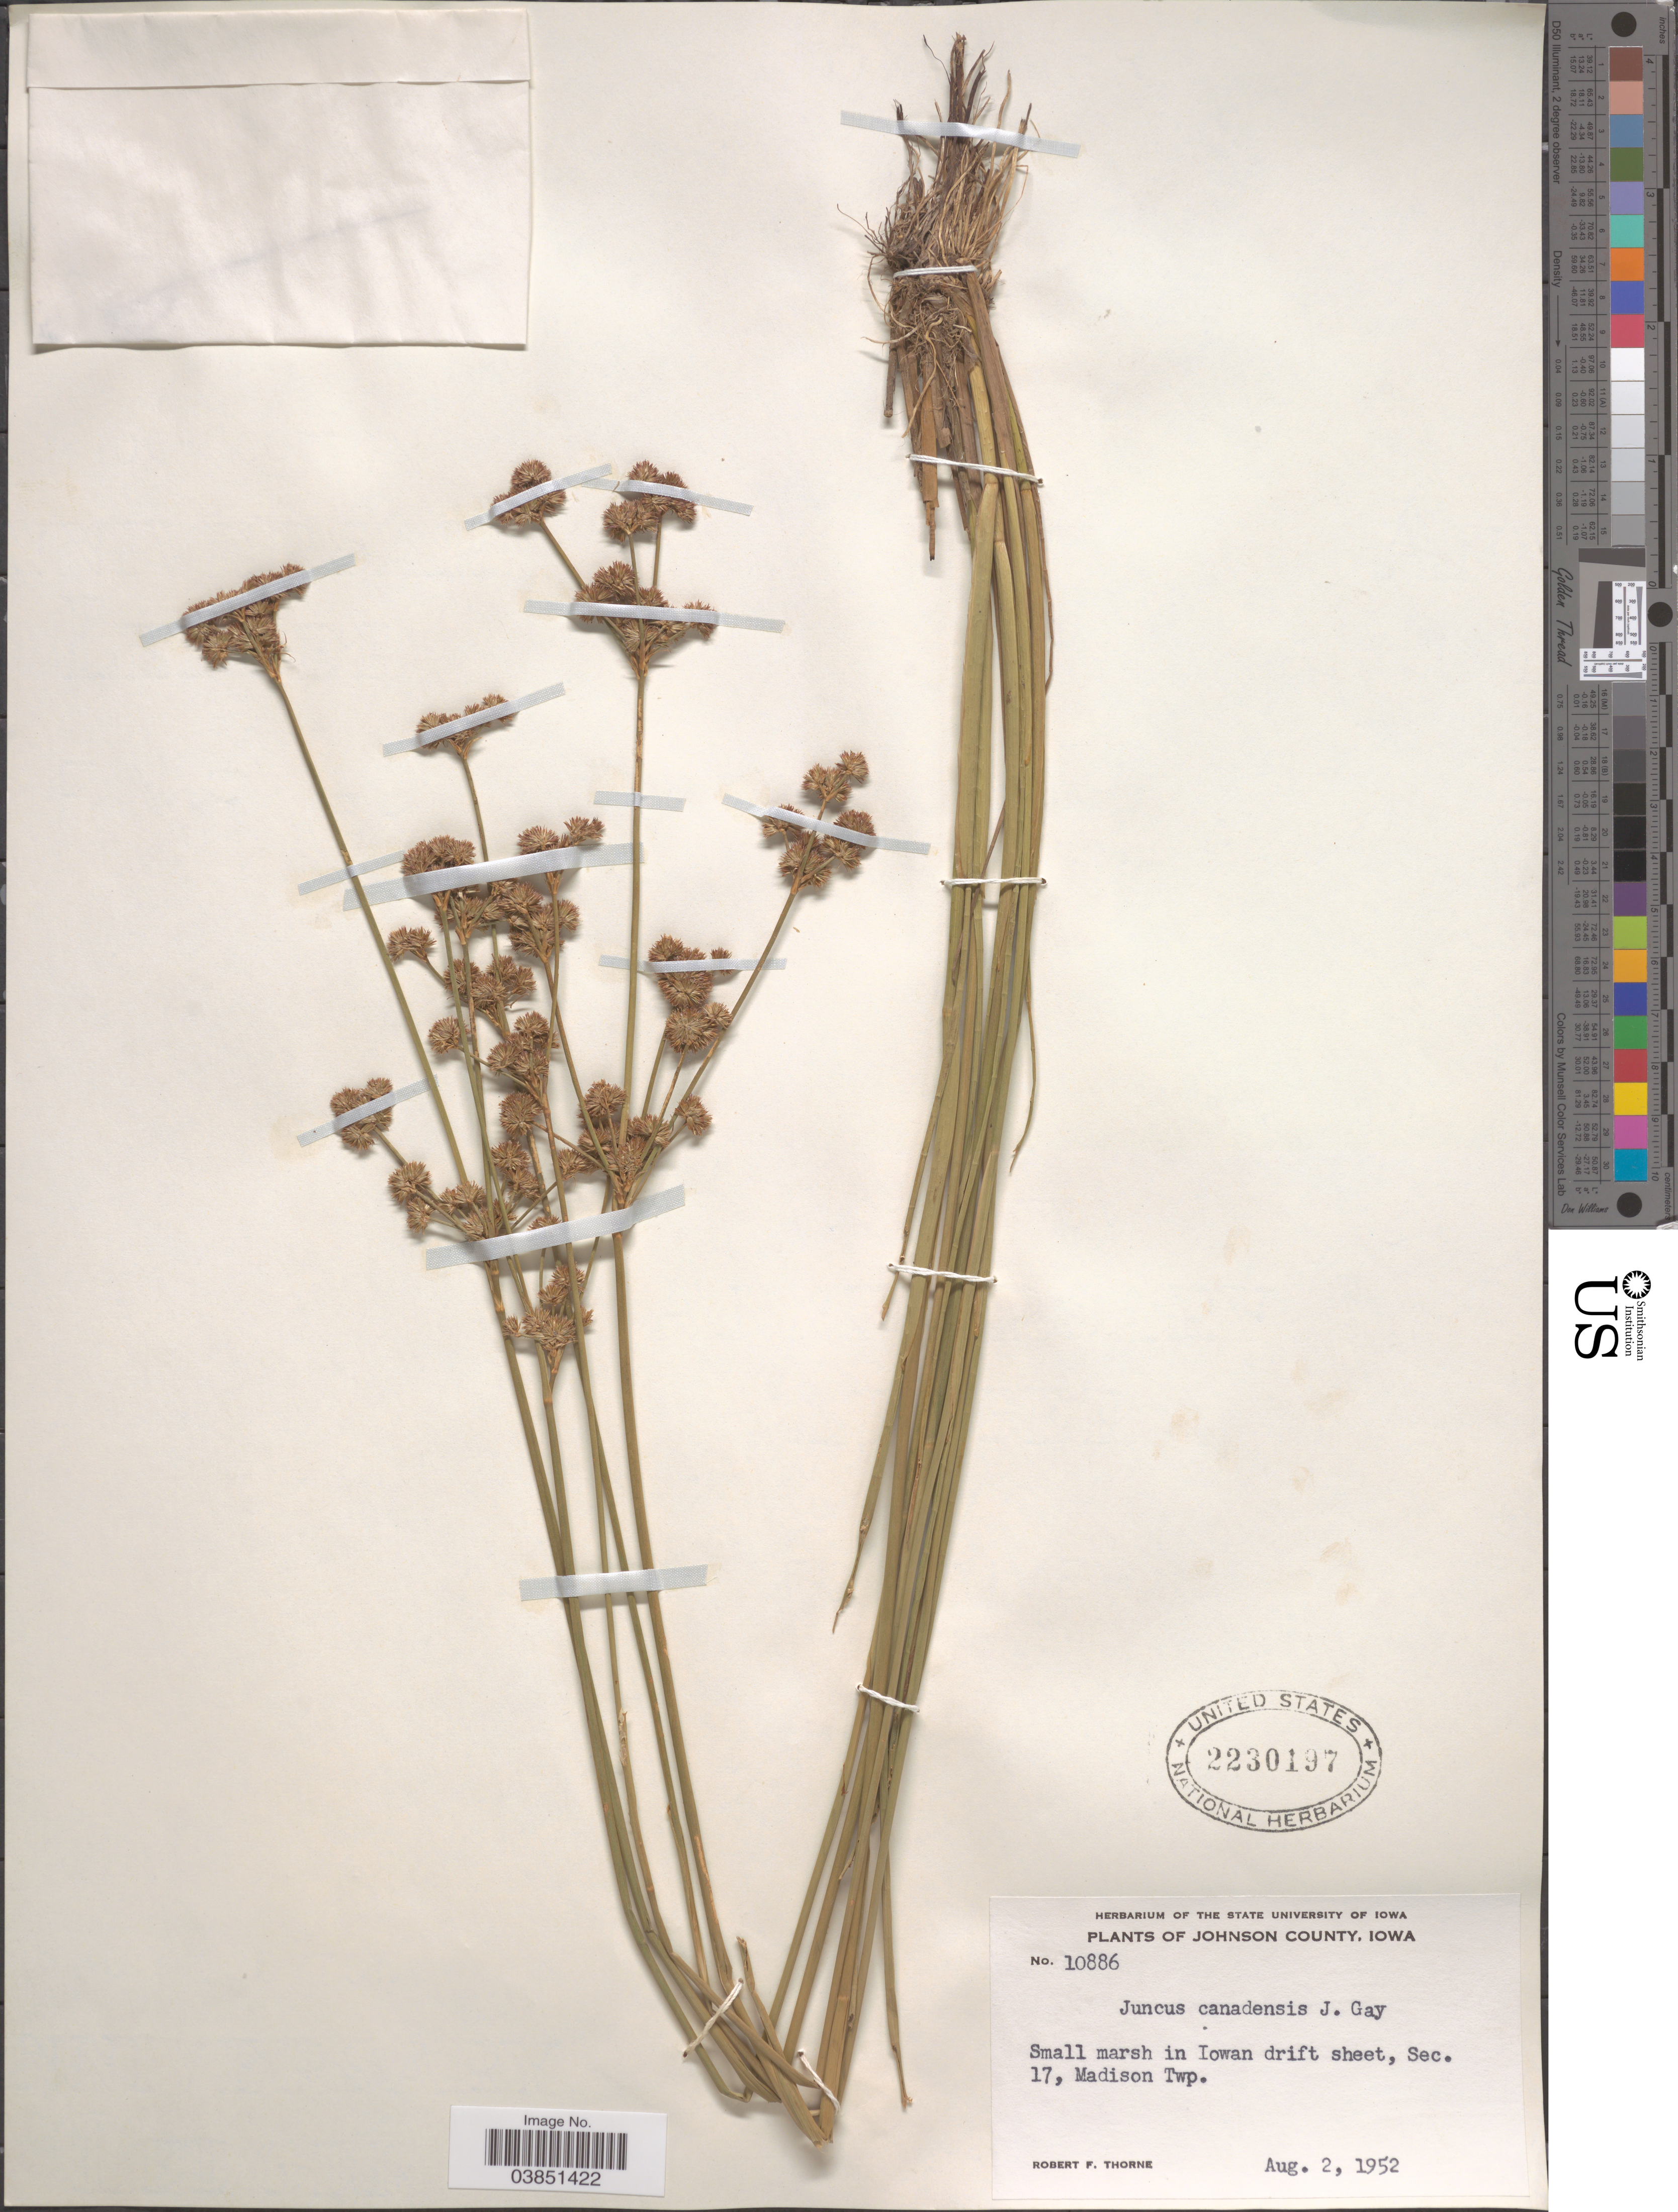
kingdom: Plantae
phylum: Tracheophyta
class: Liliopsida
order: Poales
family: Juncaceae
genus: Juncus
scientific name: Juncus canadensis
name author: J. Gay ex Laharpe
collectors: R. F. Thorne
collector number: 10886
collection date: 1952-08-02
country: United States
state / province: Iowa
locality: Johnson County. Iowan drift sheet, Sec. 17, Madison Twp.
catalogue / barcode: US 2230197